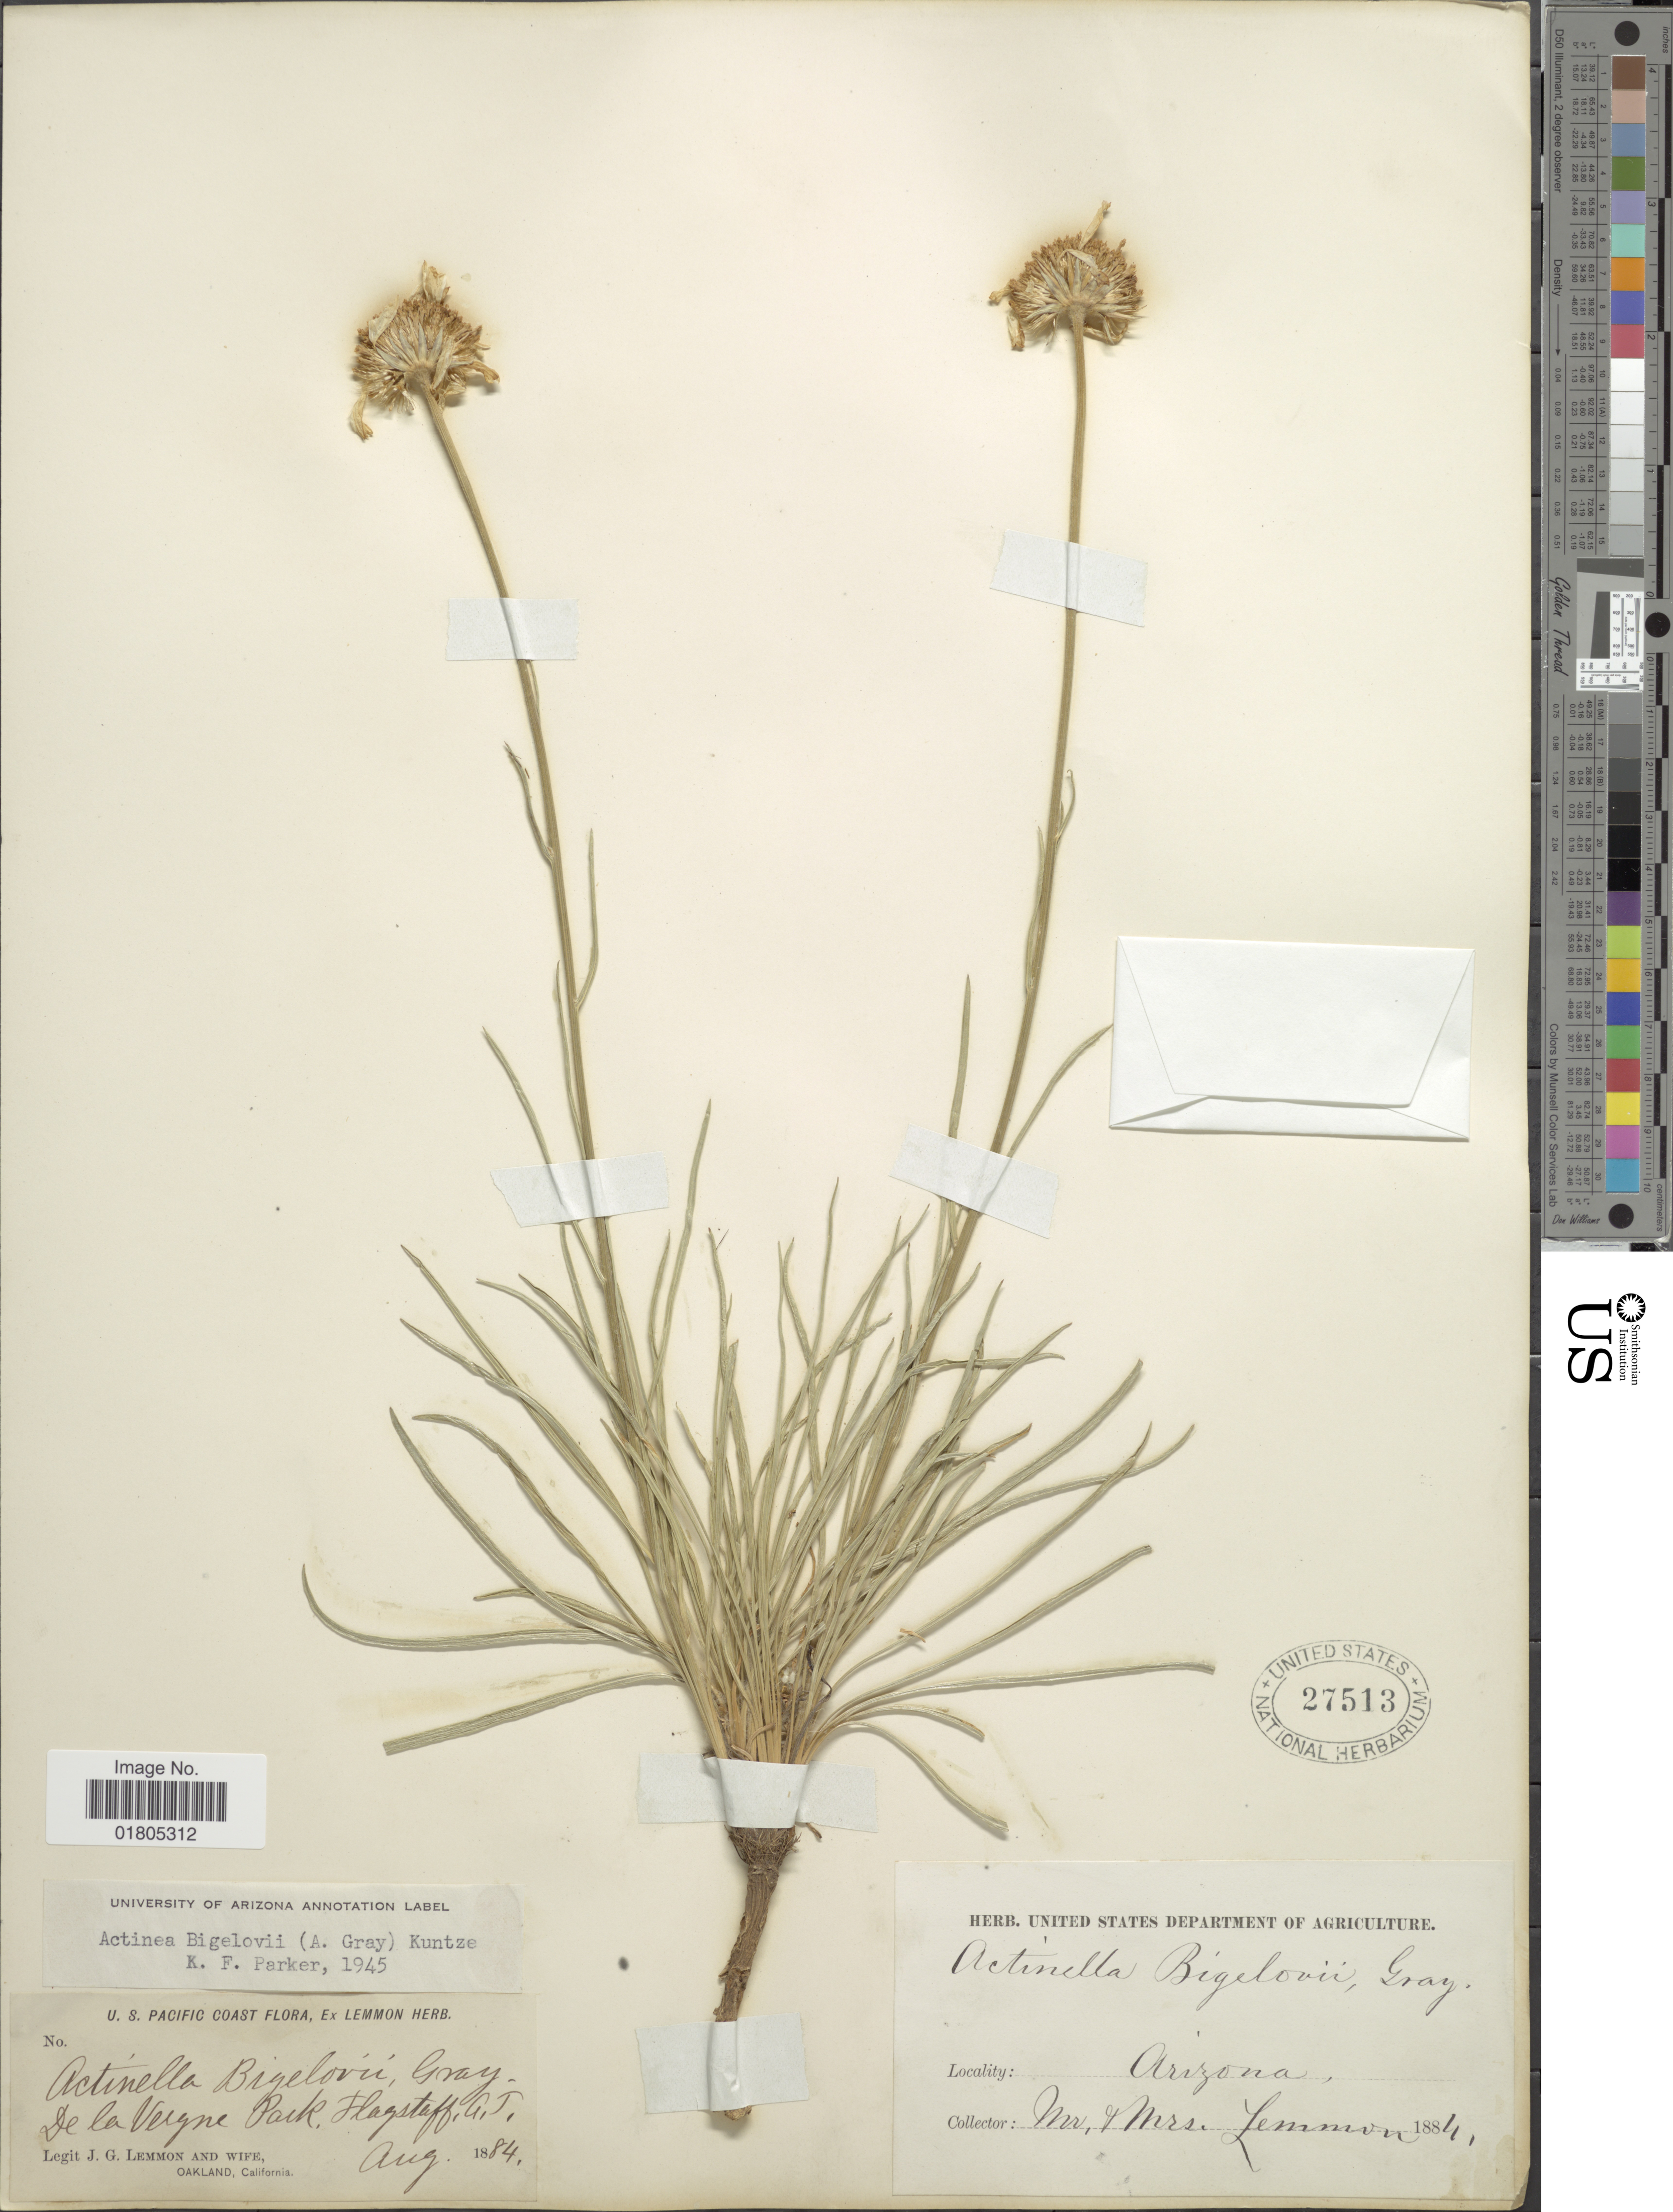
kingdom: Plantae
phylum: Tracheophyta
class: Magnoliopsida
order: Asterales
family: Asteraceae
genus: Actinea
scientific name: Actinea bigelovii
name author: (A. Gray) Kuntze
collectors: J. Lemmon & Mrs. J. G. Lemmon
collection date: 1884-08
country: United States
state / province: Arizona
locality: De La Veryne Park, Flagstaff, A. T.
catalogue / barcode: US 27513